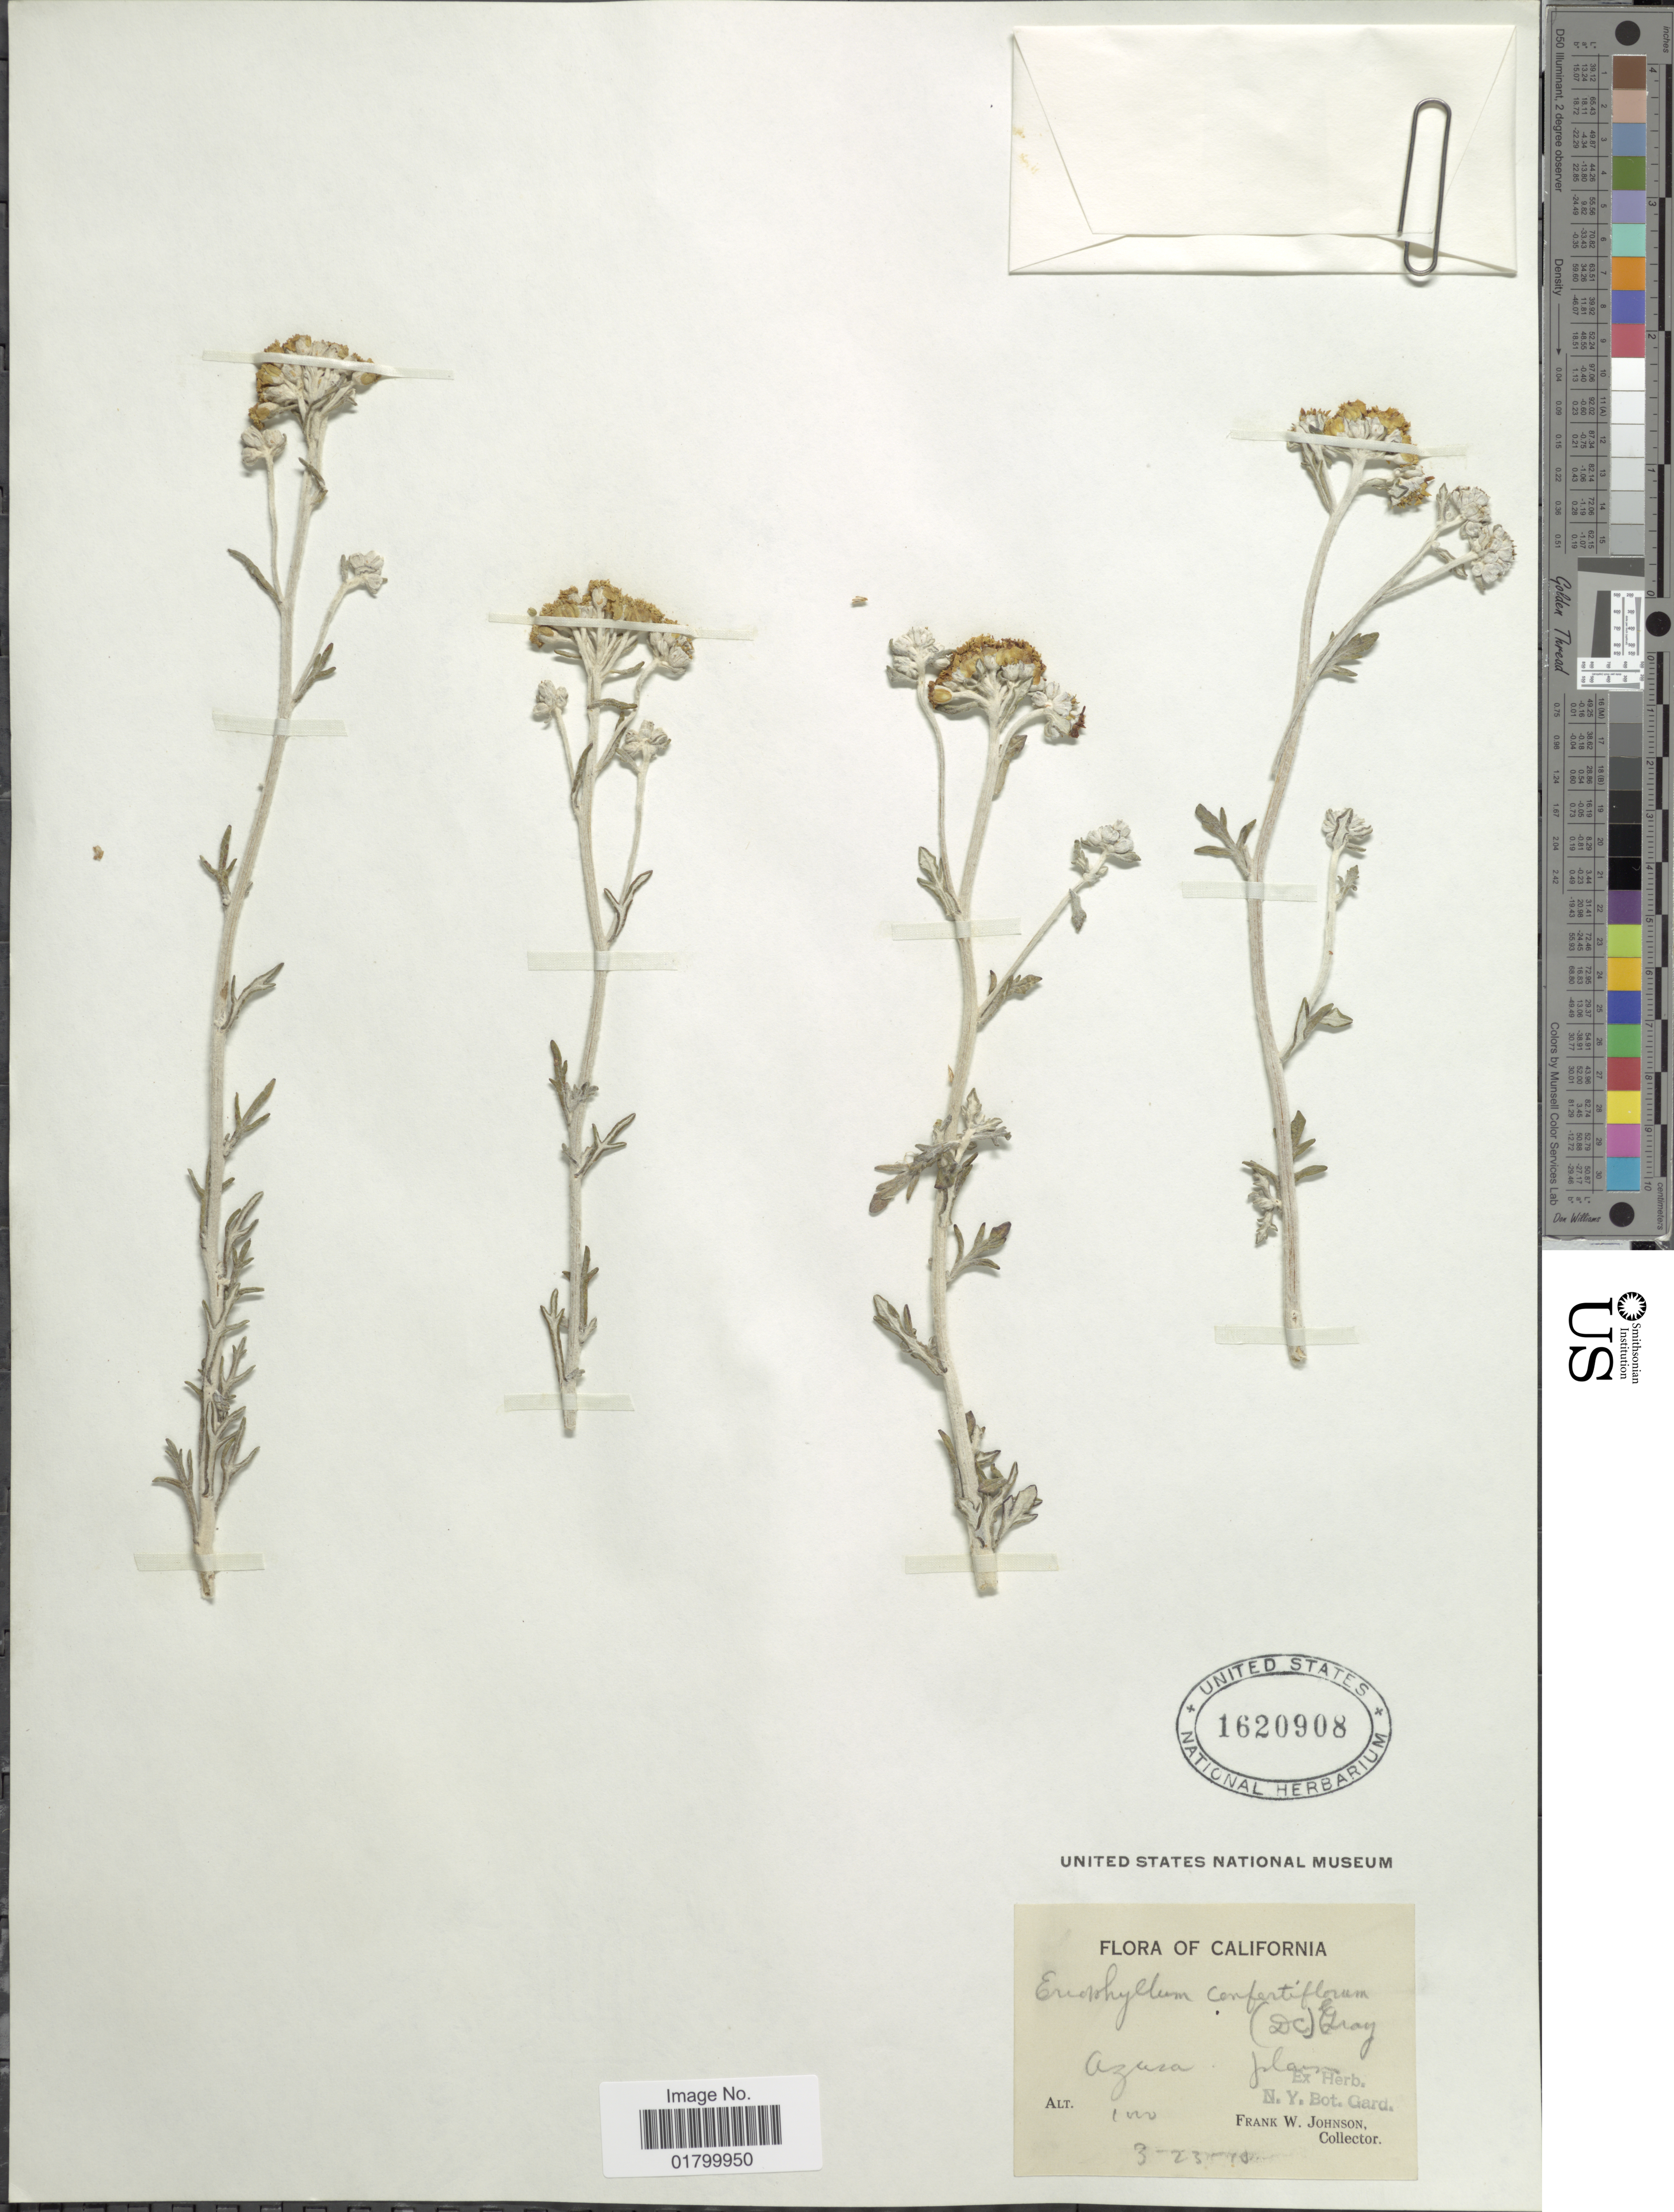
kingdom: Plantae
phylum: Tracheophyta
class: Magnoliopsida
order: Asterales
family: Asteraceae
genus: Eriophyllum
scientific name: Eriophyllum confertiflorum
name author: (DC.) A. Gray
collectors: F. W. Johnson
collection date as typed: Transcribed d/m/y: 23/3/10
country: United States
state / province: California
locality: Azura plain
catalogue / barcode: US 1620908